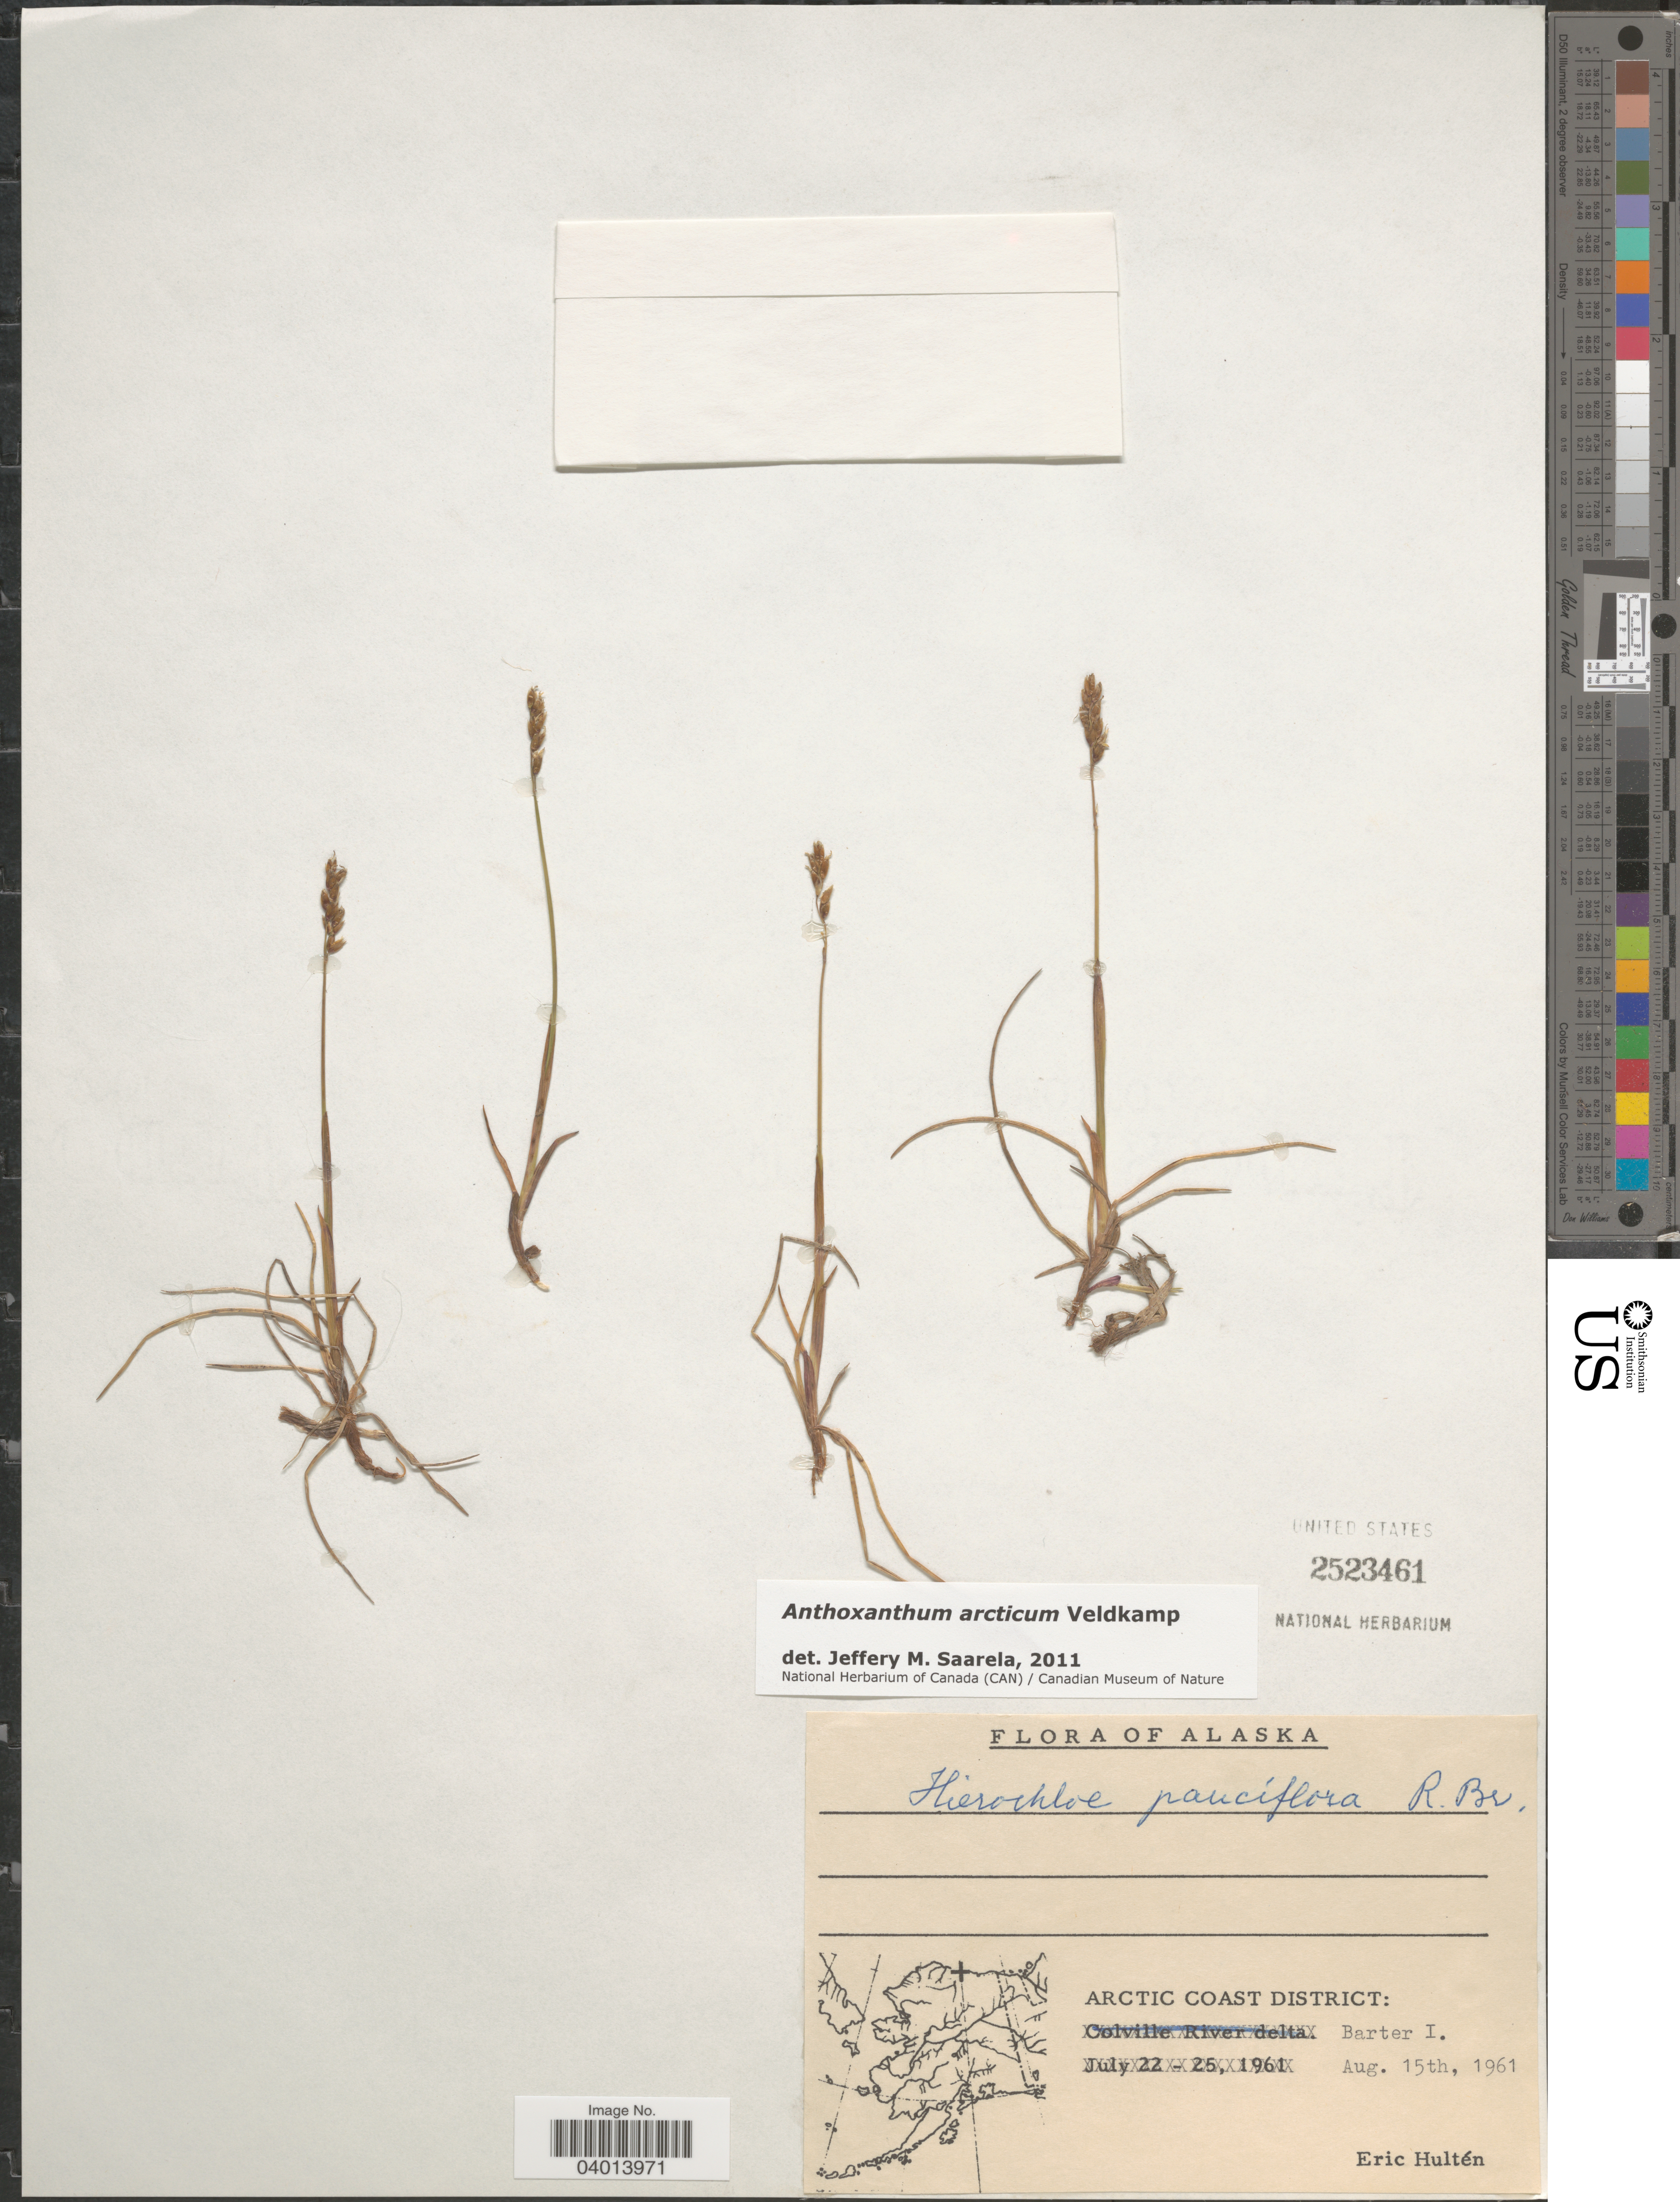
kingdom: Plantae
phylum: Tracheophyta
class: Liliopsida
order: Poales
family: Poaceae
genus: Anthoxanthum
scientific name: Anthoxanthum arcticum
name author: Veldkamp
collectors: E. G. Hultén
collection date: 1961-08-15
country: United States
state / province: Alaska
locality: Arctic Coast District: Barter I.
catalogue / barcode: US 2523461